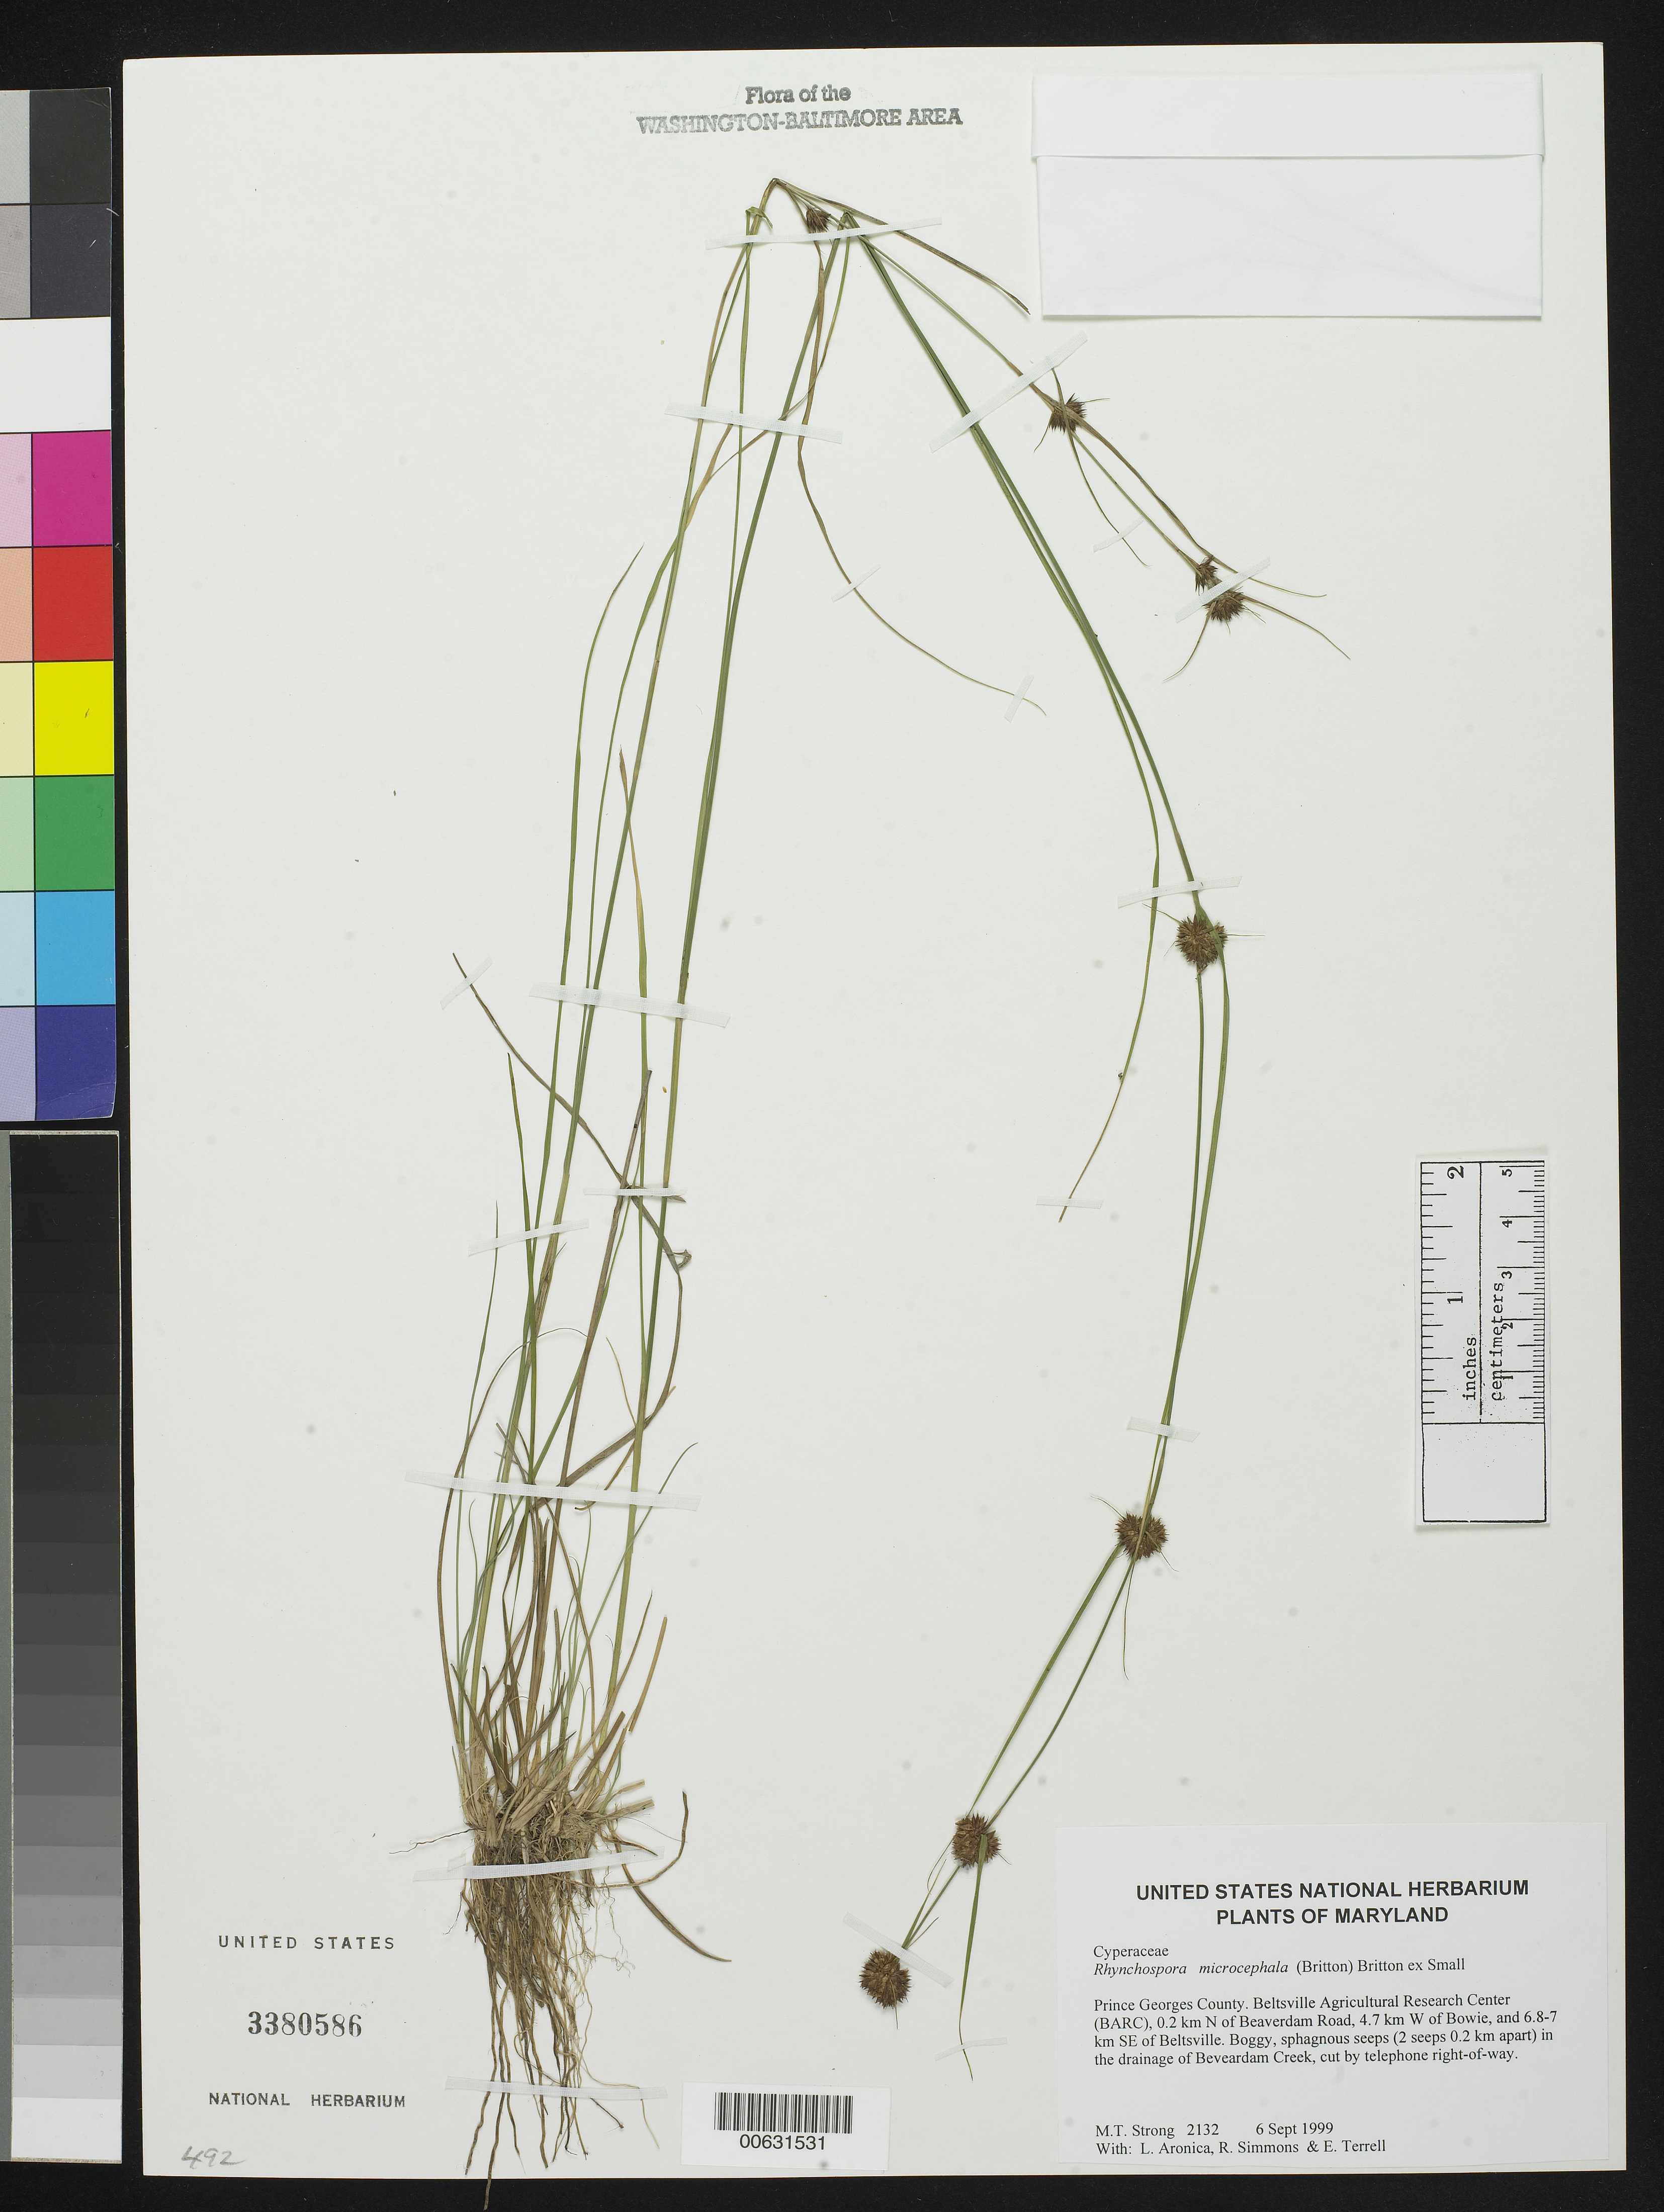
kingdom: Plantae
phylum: Tracheophyta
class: Liliopsida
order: Poales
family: Cyperaceae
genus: Rhynchospora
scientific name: Rhynchospora microcephala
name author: (Britton) Britton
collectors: M. T. Strong, L. Aronica, R. Simmons & E. E. Terrell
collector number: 2132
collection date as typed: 06 Sep 1999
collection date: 1999-09-06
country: United States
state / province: Maryland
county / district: Prince George's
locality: Beltsville Agricultural Research Center (BARC), 0.2 km N of Beaverdam Road, 4.7 km W of Bowie, and 6.8-7 km SE of Beltsville.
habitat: Boggy, sphagnous seeps (2 seeps 0.2 km apart) in the drainage of Beveardam Creek, cut by telephone right-of-way.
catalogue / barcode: US 3380586